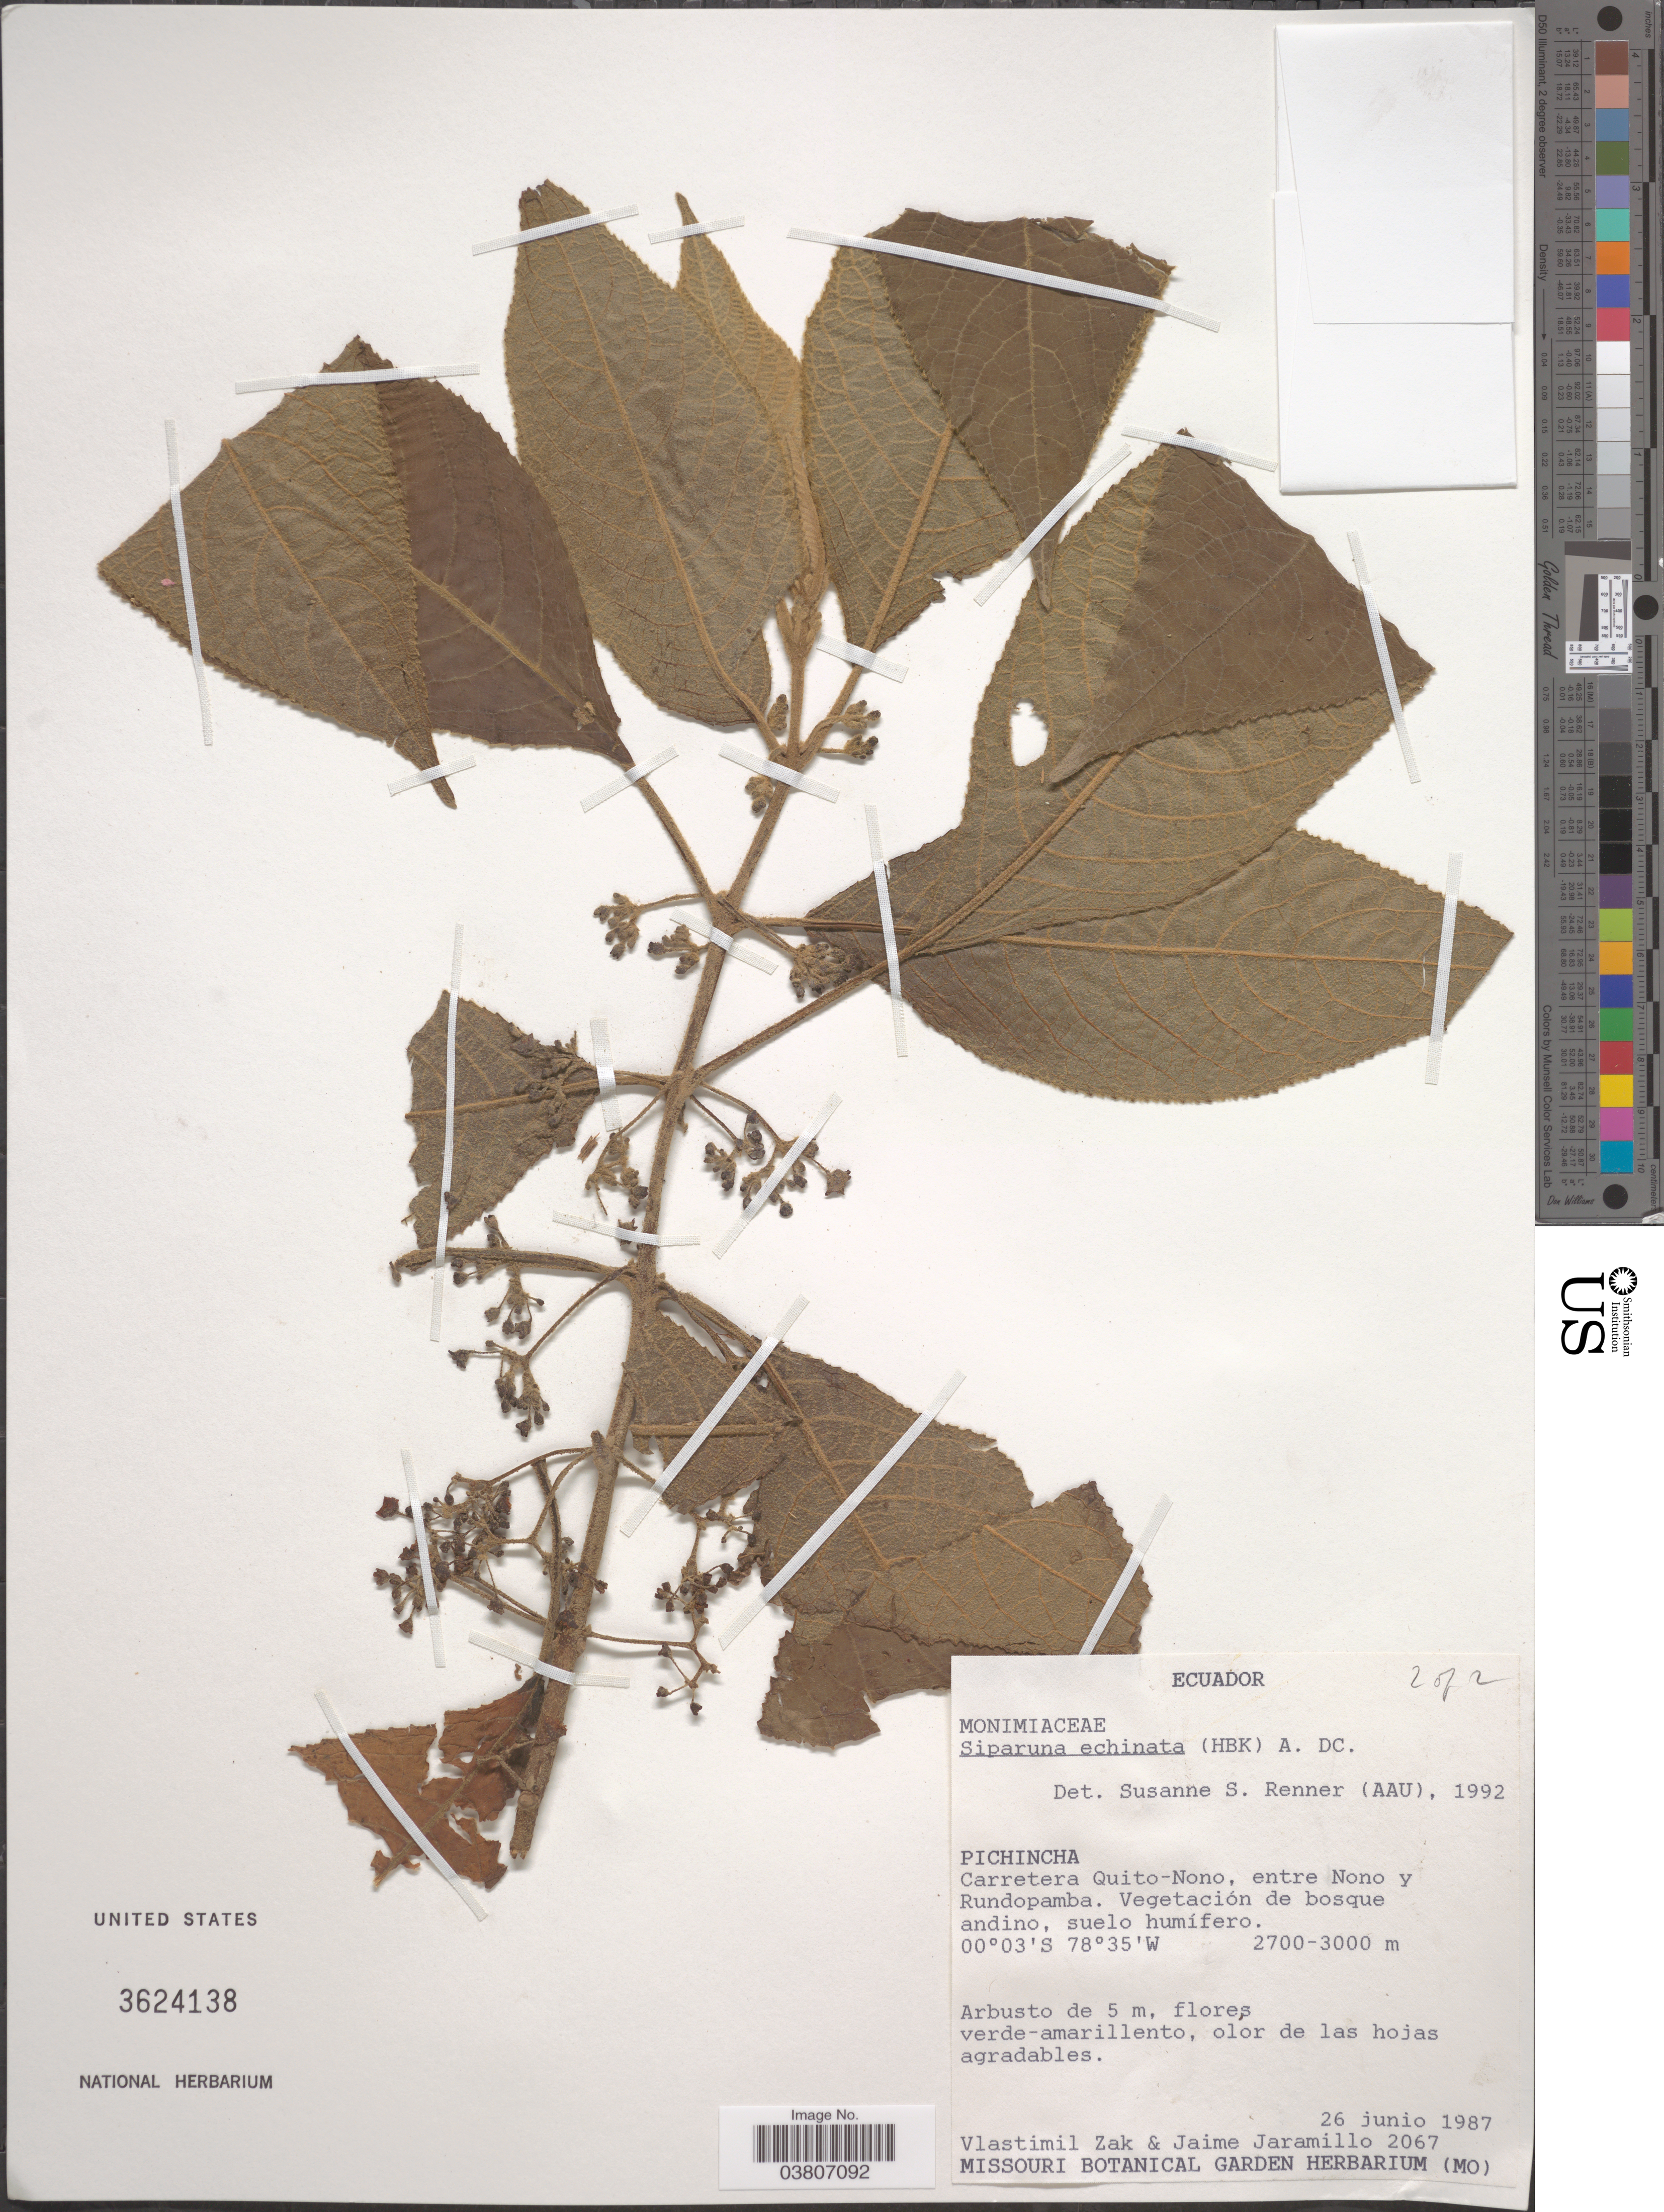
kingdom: Plantae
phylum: Tracheophyta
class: Magnoliopsida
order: Laurales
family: Siparunaceae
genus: Siparuna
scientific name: Siparuna echinata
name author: (Kunth) A. DC.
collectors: V. Zak & J. Jaramillo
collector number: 2067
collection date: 1987-06-26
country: Ecuador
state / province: Pichincha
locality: Carretera Quito-Nono, entre Nono y Rundopamba. Vegetacíon de bosque andino, suelo humífero.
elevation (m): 2700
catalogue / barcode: US 3624138